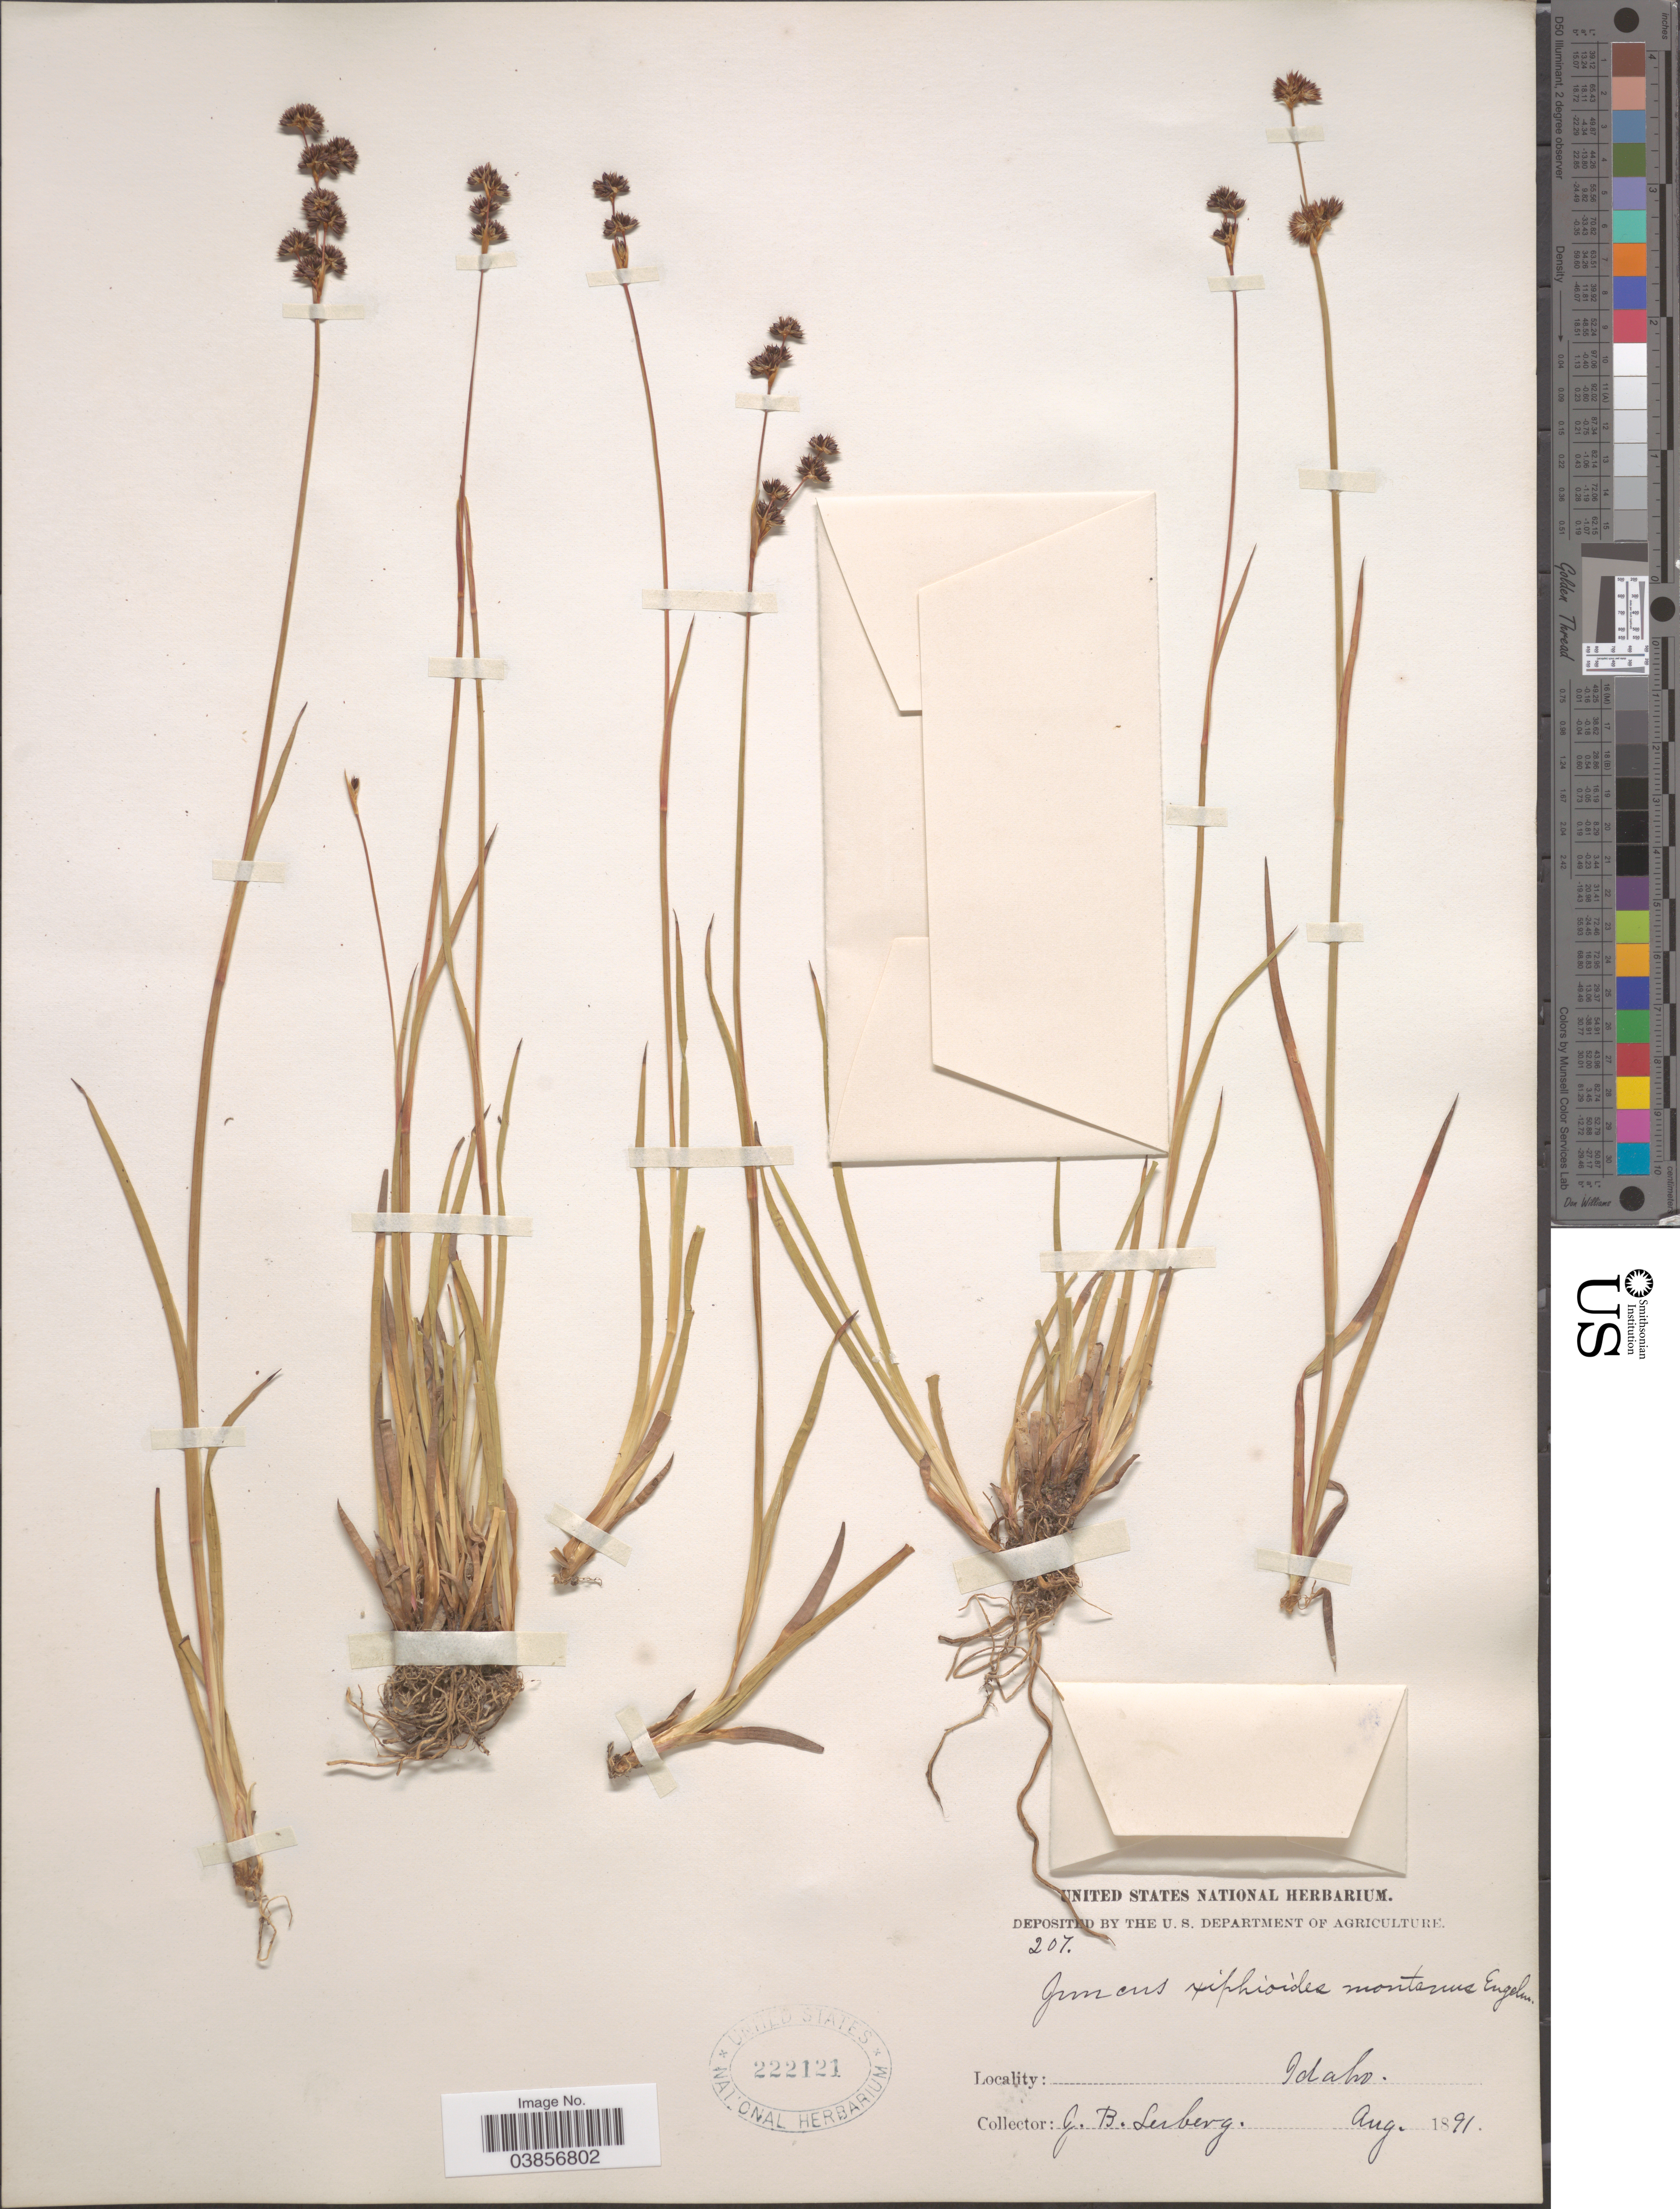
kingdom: Plantae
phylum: Tracheophyta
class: Liliopsida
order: Poales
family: Juncaceae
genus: Juncus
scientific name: Juncus saximontanus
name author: A. Nelson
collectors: J. B. Leiberg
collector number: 207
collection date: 1891-08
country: United States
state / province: Idaho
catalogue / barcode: US 222121